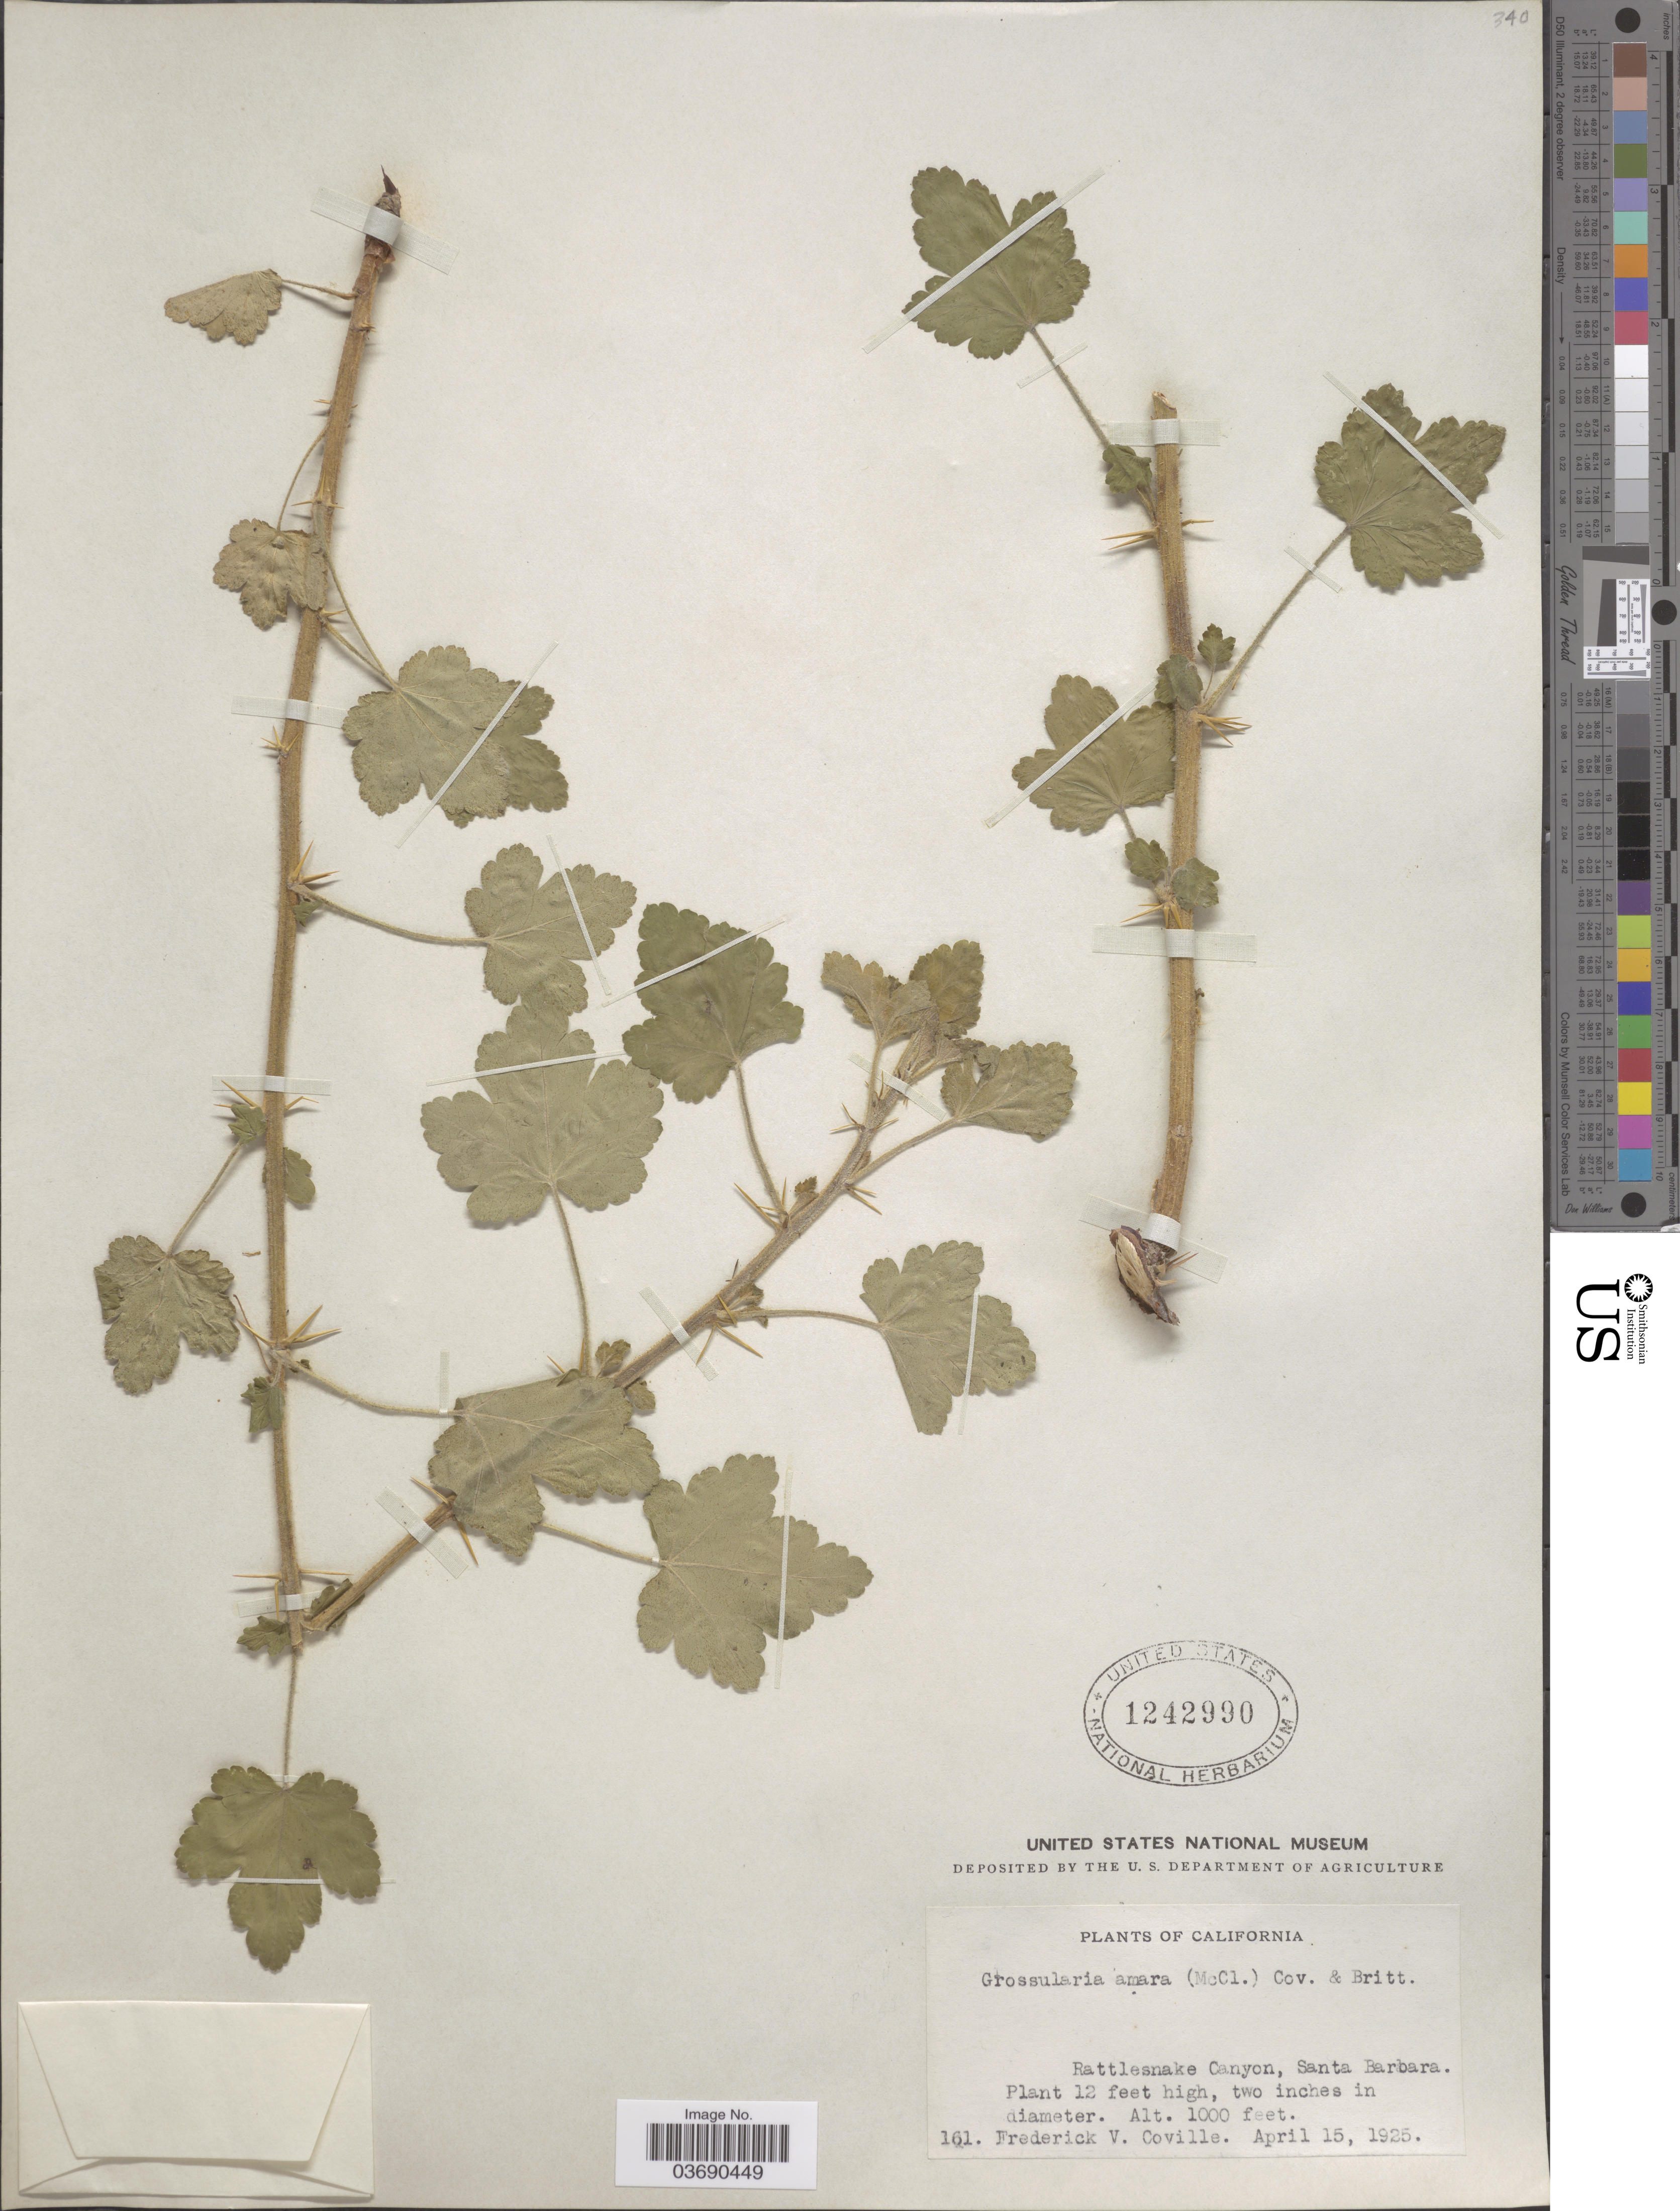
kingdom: Plantae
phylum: Tracheophyta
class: Magnoliopsida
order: Saxifragales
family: Grossulariaceae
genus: Ribes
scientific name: Ribes amarum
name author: McClatchie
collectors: F. V. Coville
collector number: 161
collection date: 1925-04-15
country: United States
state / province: California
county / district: Santa Barbara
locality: Rattlesnake Canyon, Santa Barbara.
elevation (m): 305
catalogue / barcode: US 1242990